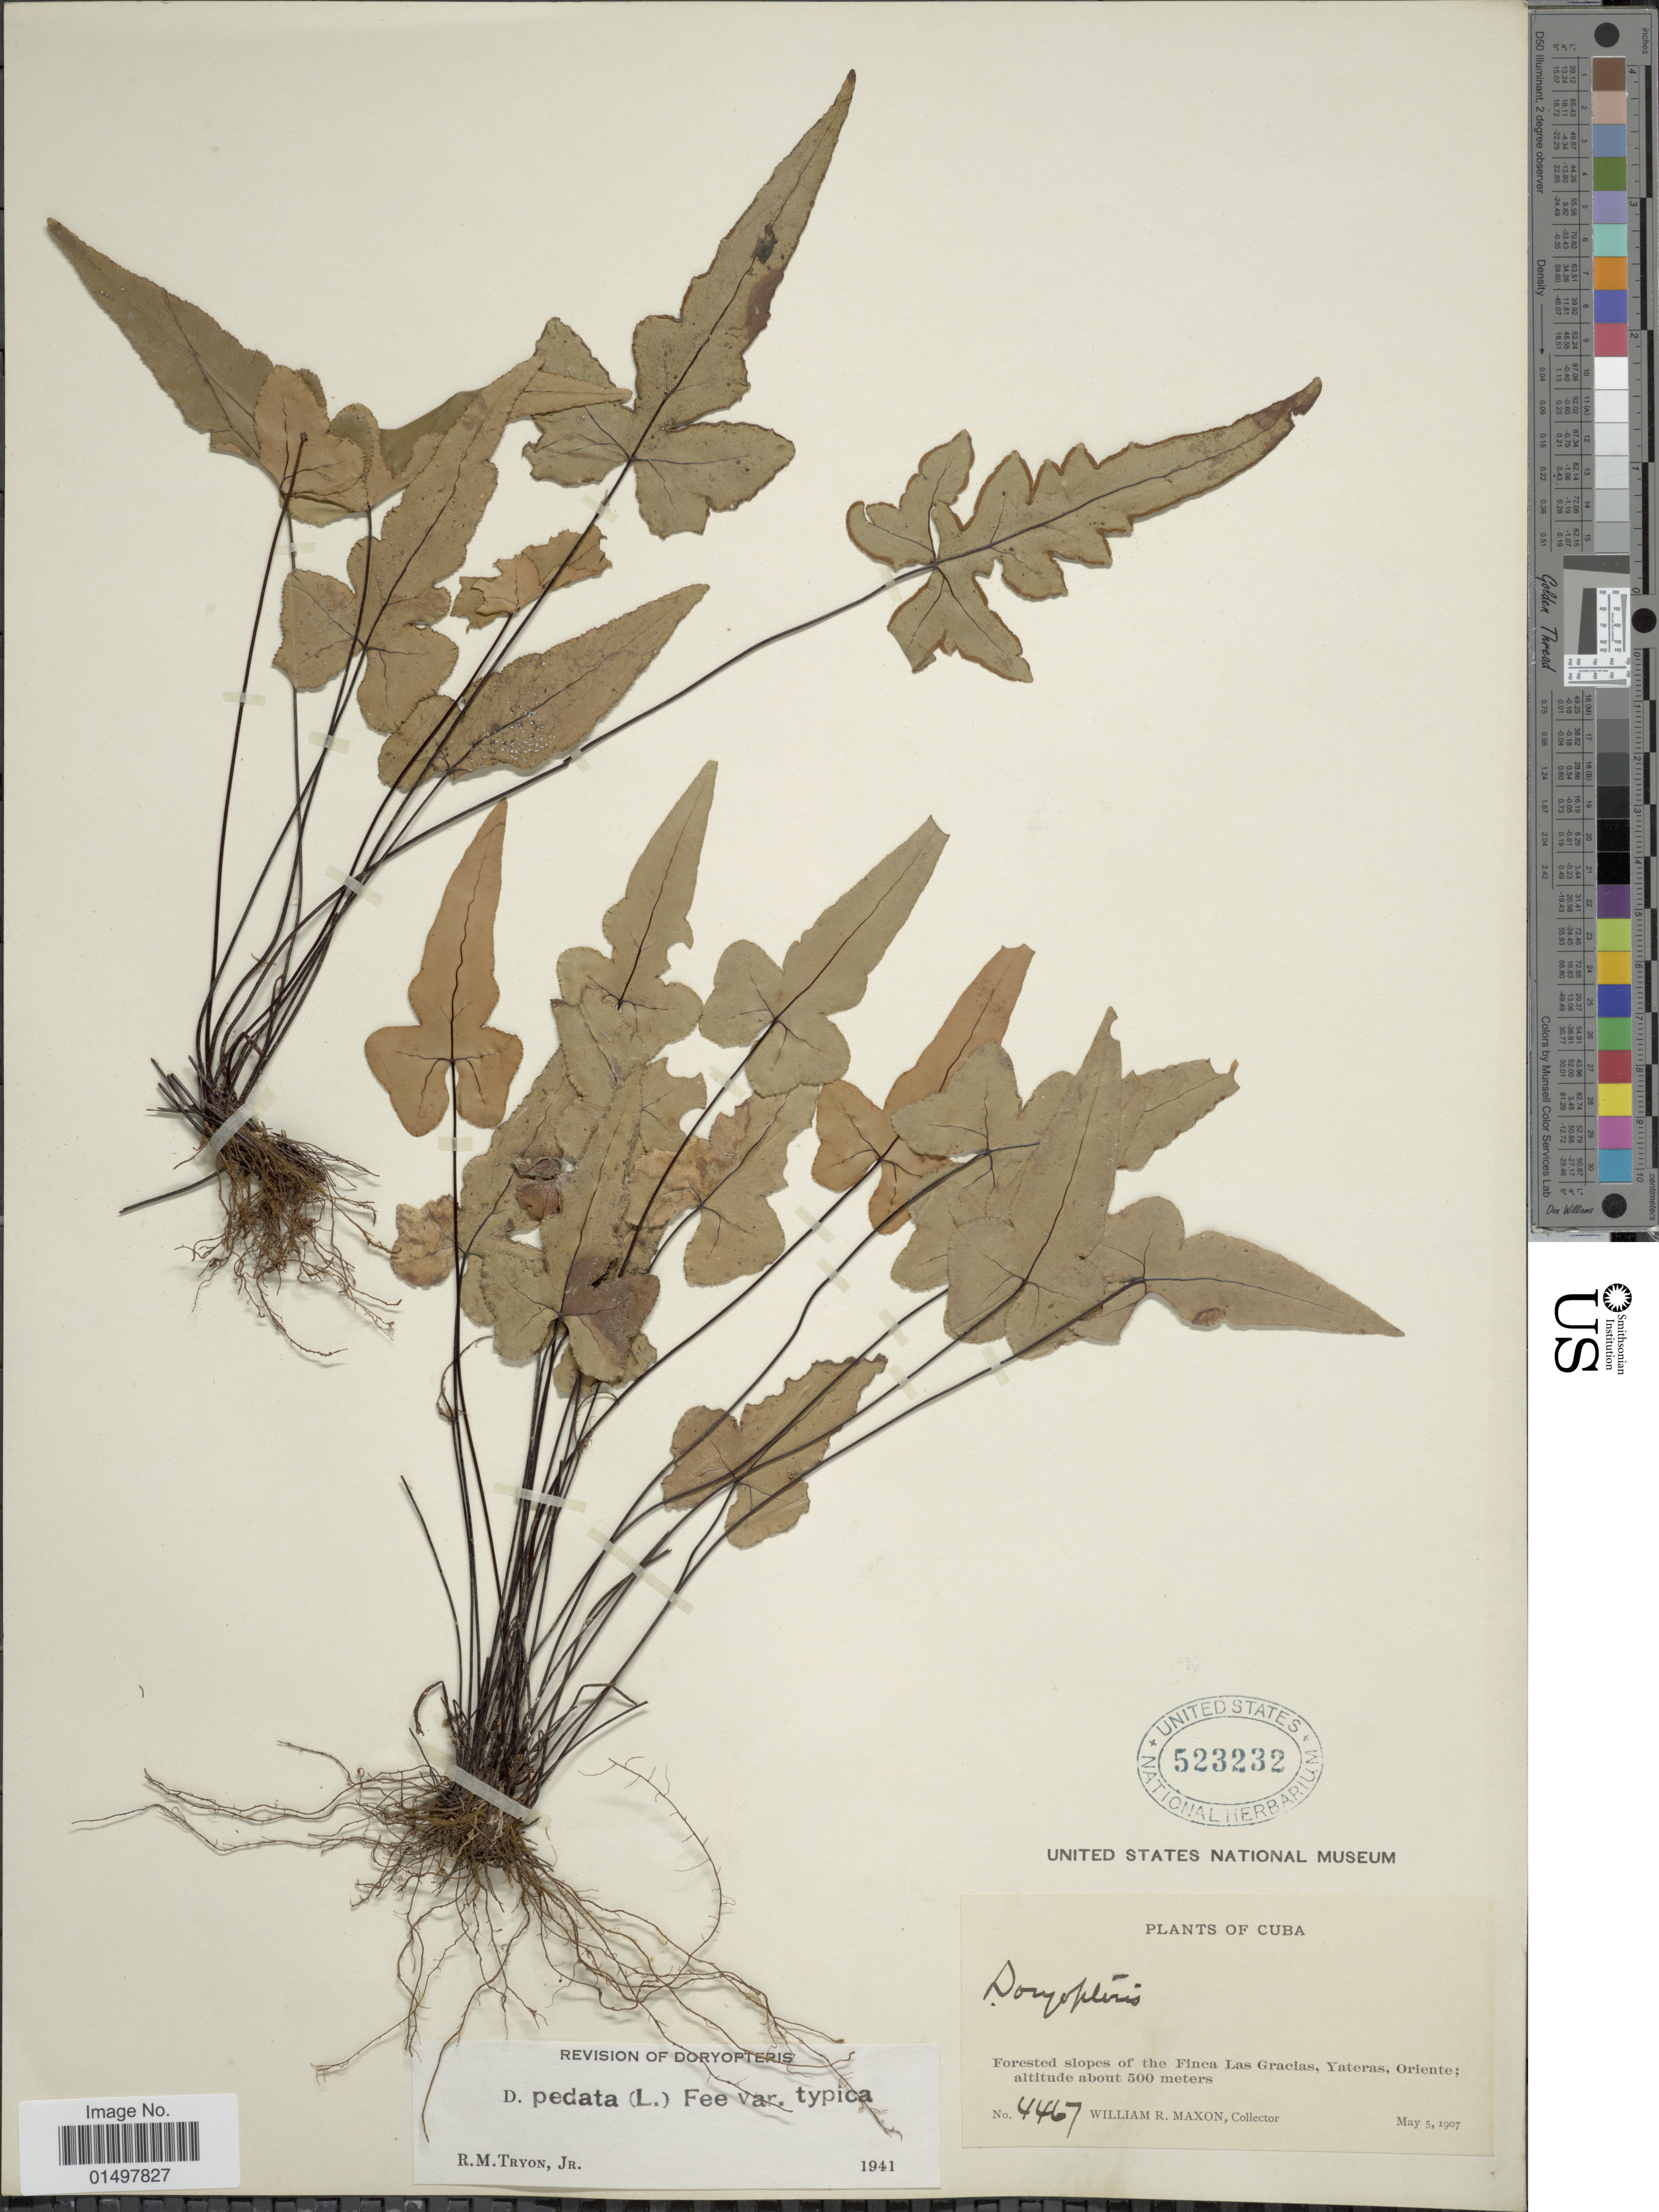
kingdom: Plantae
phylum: Tracheophyta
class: Polypodiopsida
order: Polypodiales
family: Pteridaceae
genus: Doryopteris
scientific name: Doryopteris pedata var. typica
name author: (L.) Fée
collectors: W. R. Maxon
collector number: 4467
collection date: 1907-05-05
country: Cuba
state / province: Oriente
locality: Forested slopes of the Finca Las Gracias, Yateras.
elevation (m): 500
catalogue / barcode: US 523232